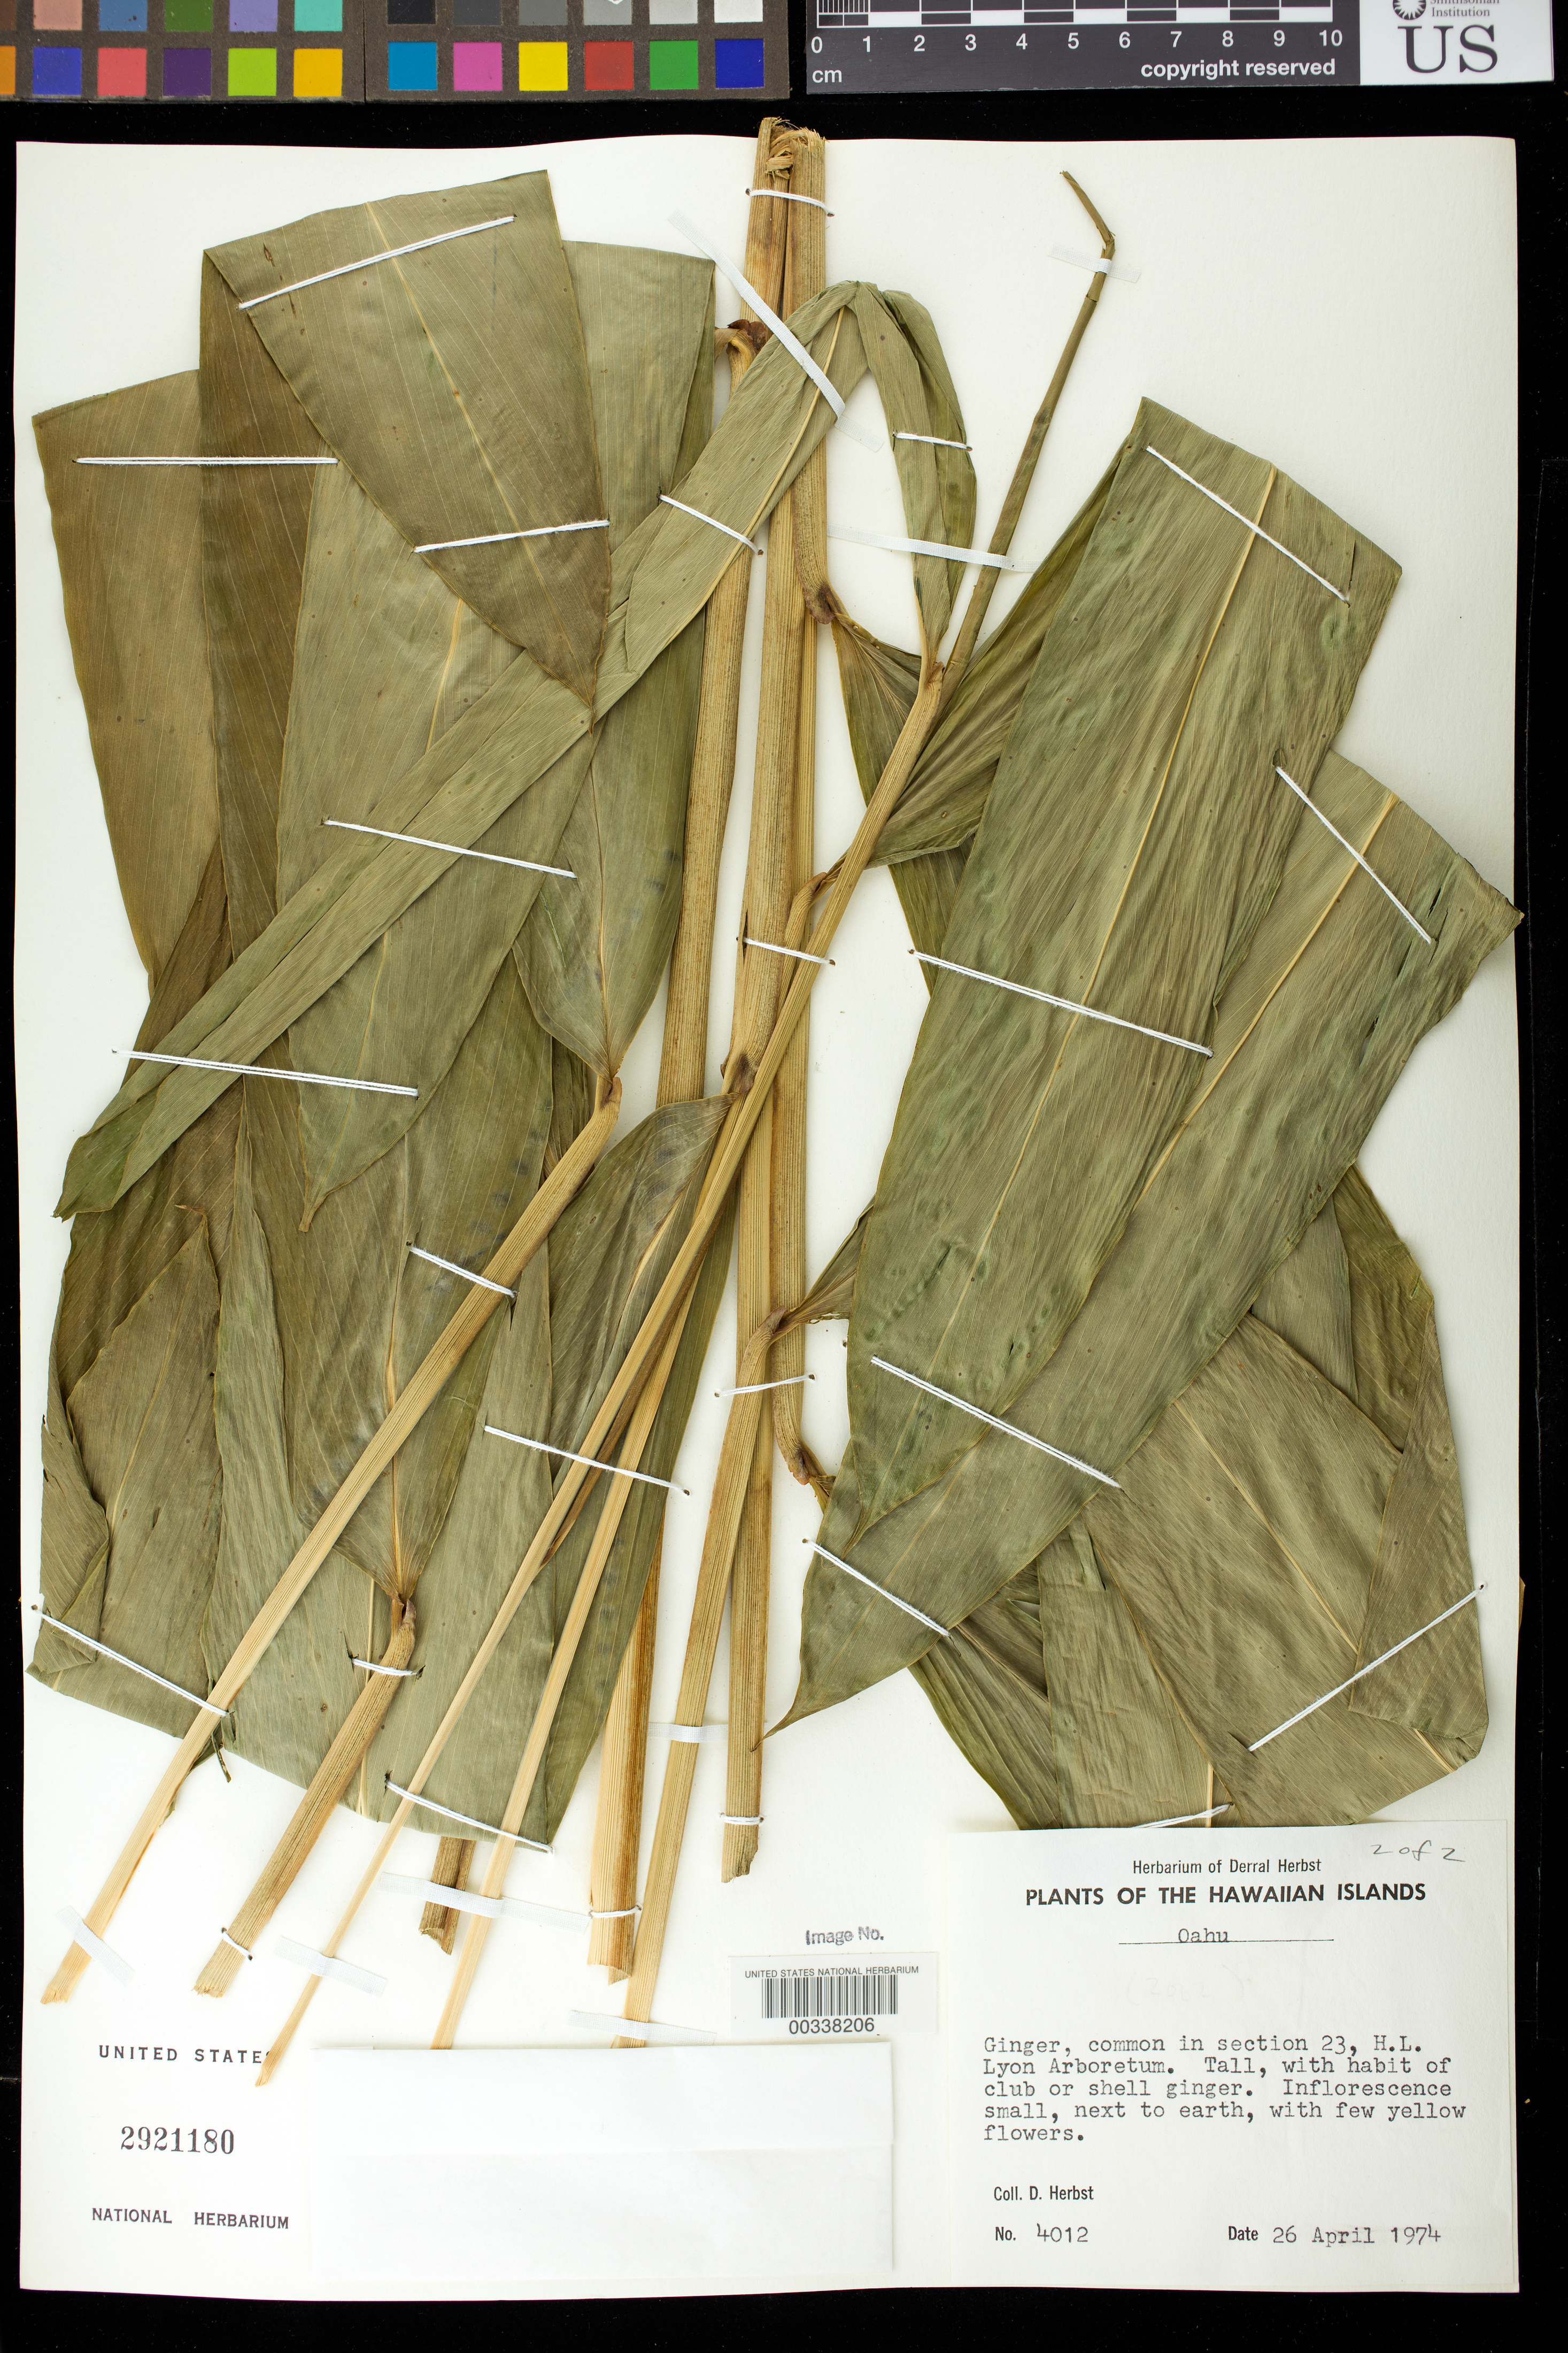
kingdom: Plantae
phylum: Tracheophyta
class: Liliopsida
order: Zingiberales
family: Zingiberaceae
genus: Hornstedtia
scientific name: Hornstedtia sp.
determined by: Kress, W. J., (US), Smithsonian Institution - National Museum of Natural History (UNITED STATES)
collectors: D. R. Herbst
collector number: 4012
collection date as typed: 26 Apr 1974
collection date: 1974-04-26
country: United States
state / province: Hawaii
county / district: Honolulu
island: Oahu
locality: Common in section 23, h.l. lyon arboretum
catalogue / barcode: US 2921180